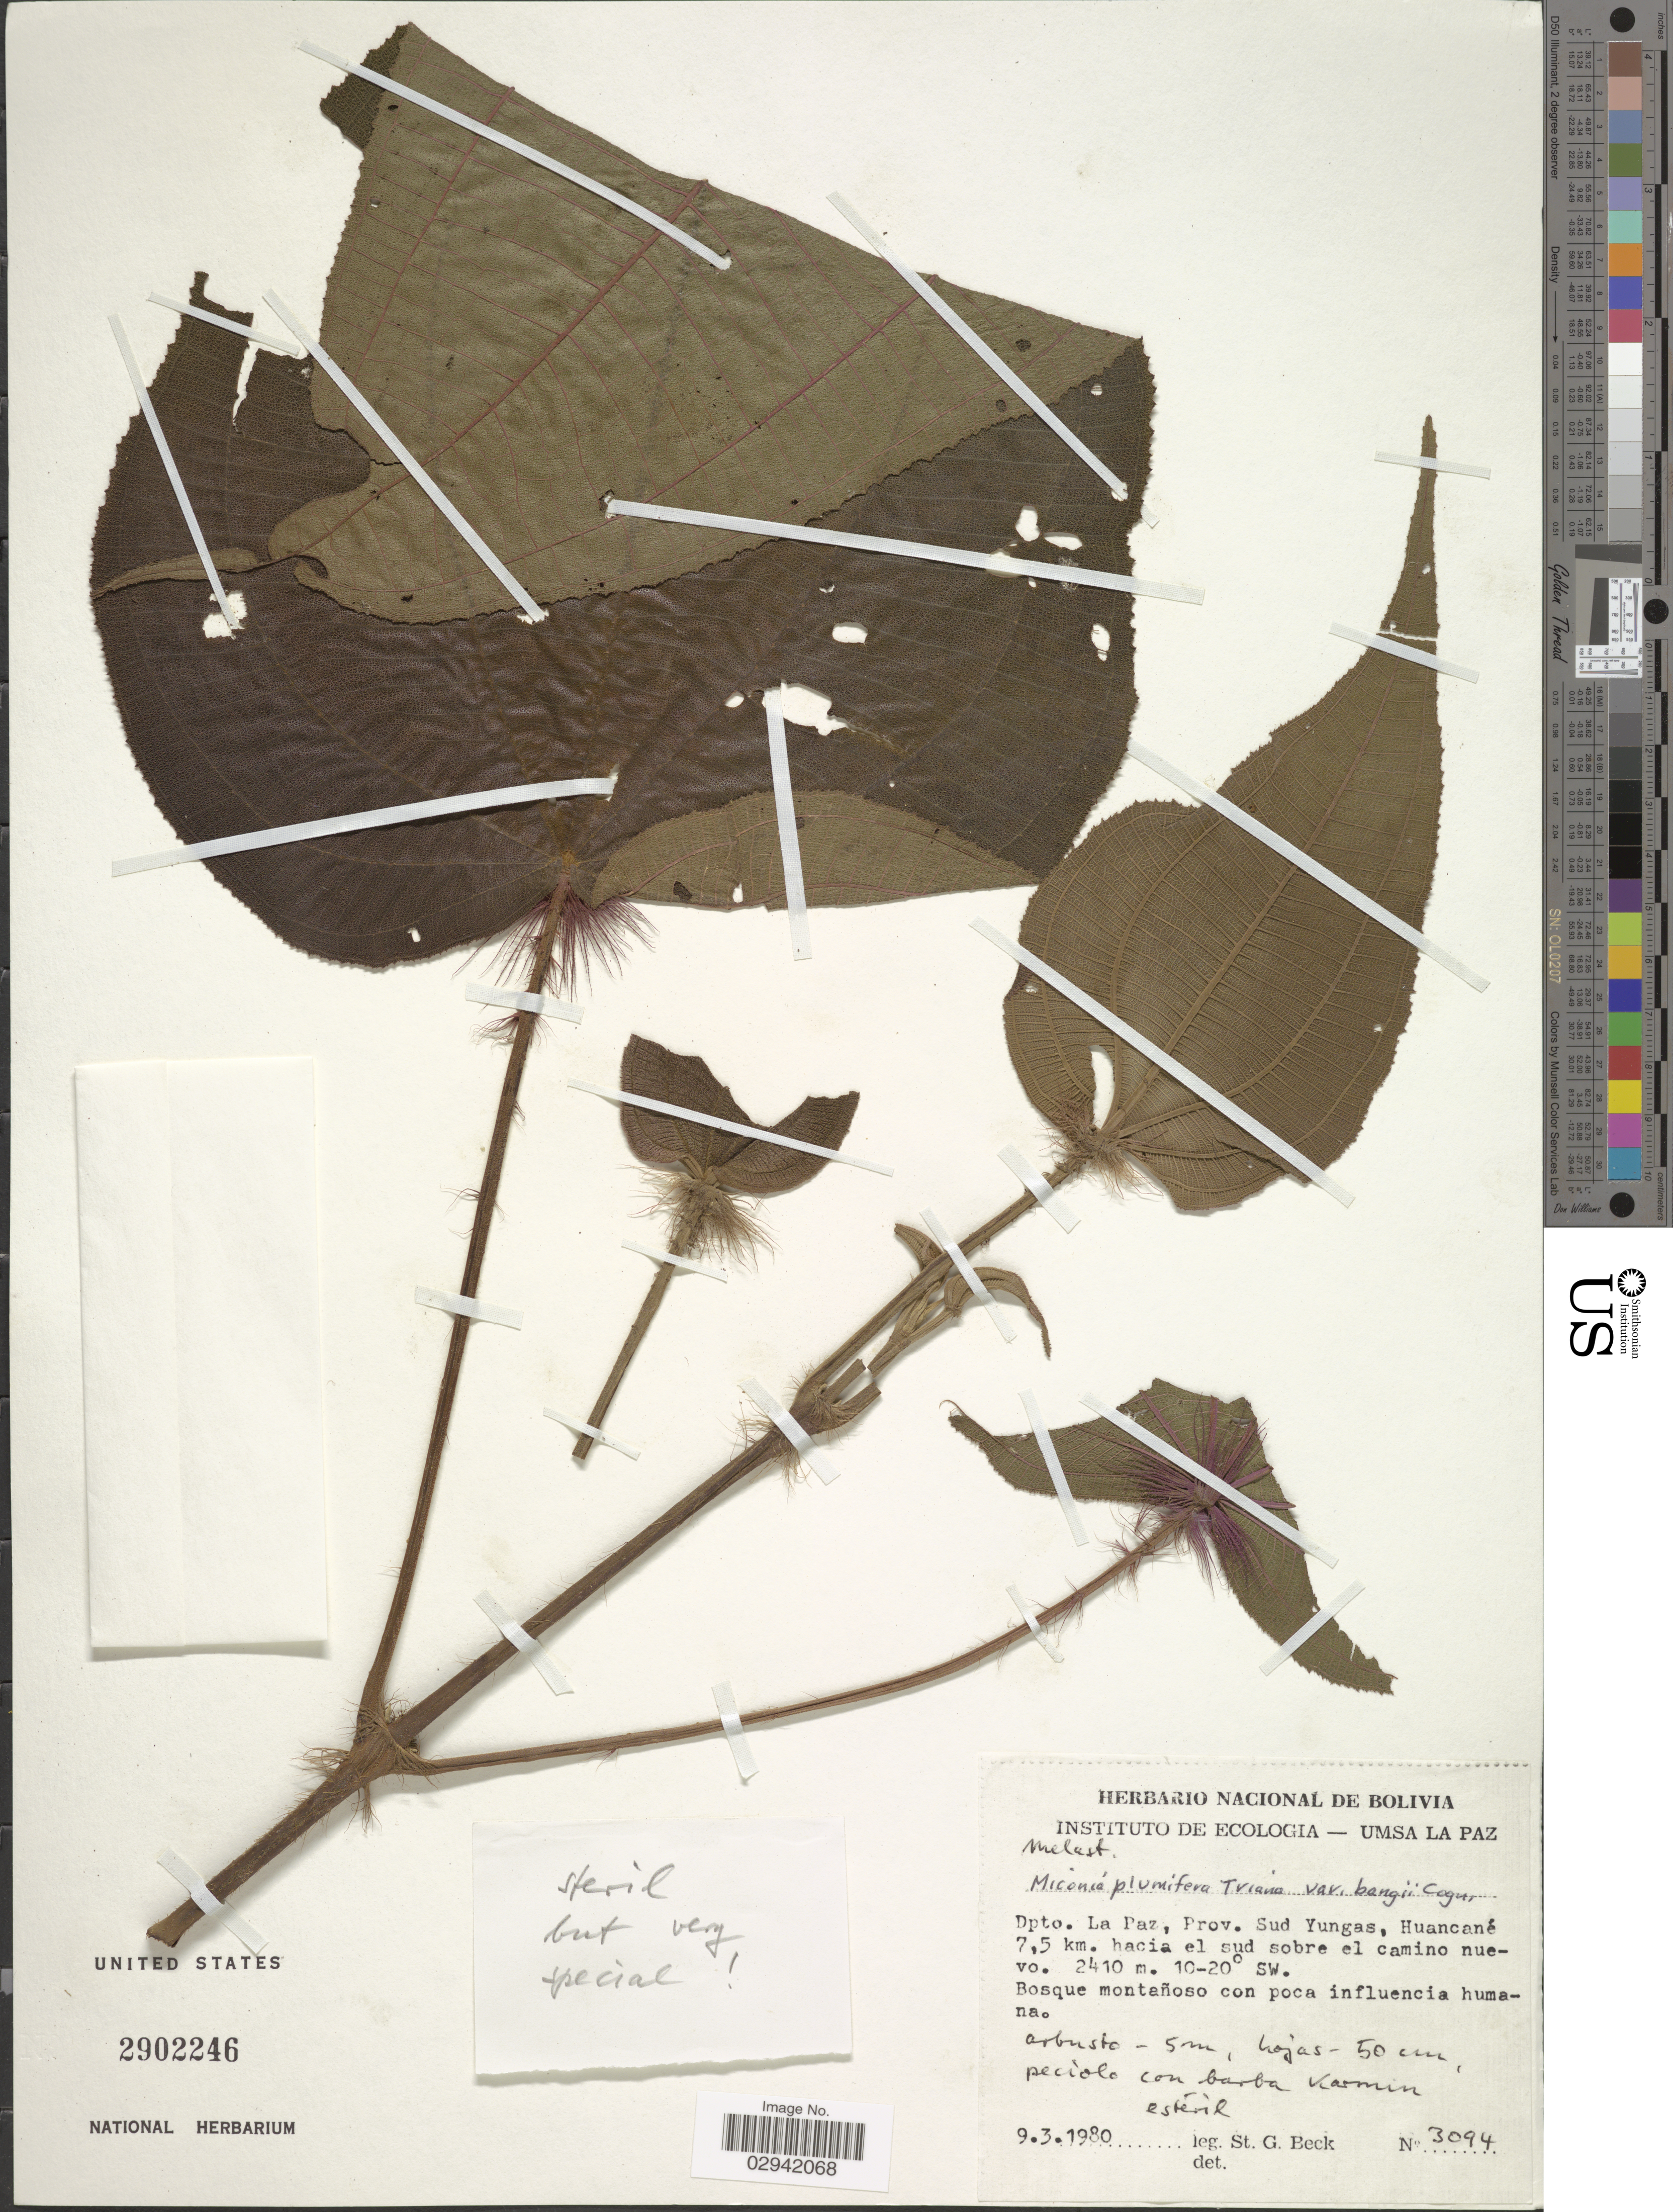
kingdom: Plantae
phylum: Tracheophyta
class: Magnoliopsida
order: Myrtales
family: Melastomataceae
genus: Miconia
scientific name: Miconia plumifera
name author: Triana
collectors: S. G. Beck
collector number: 3094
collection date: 1980-03-09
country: Bolivia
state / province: La Paz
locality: Dpto. La Paz, Prov. Sud Yungas, Huancané 7,5 km. hacia el sud sobre el camino nuevo.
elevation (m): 2410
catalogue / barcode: US 2902246